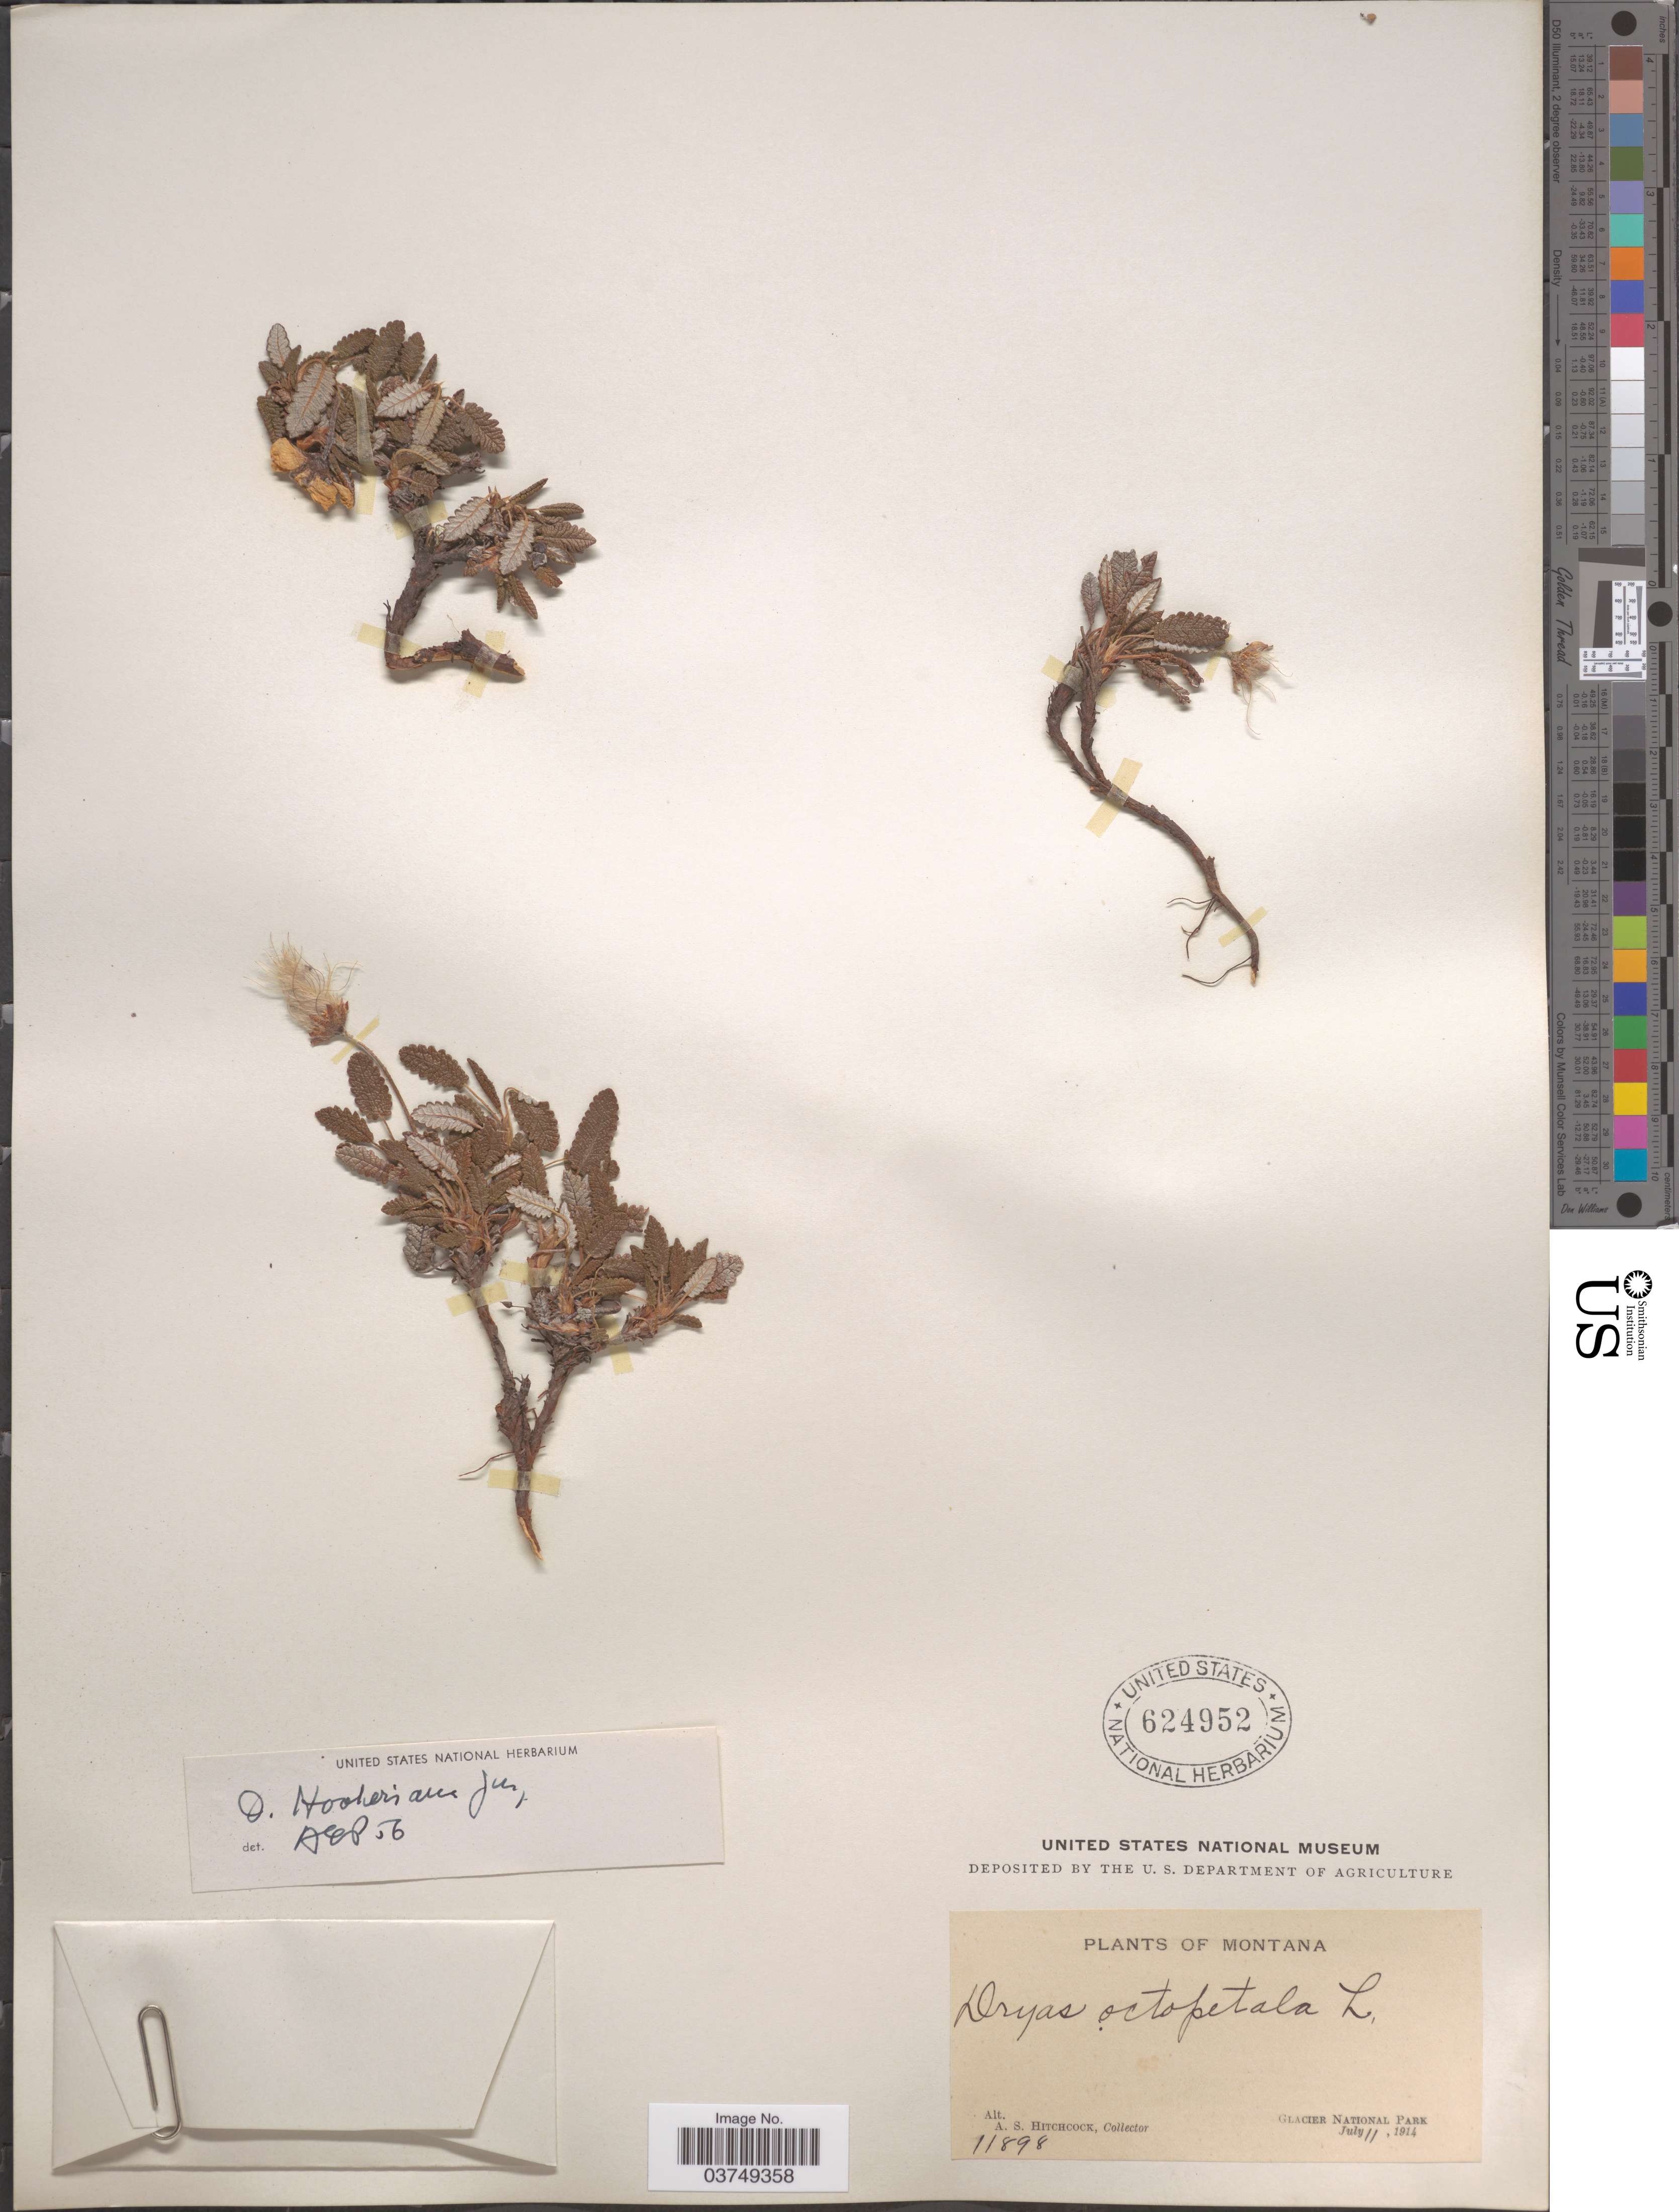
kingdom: Plantae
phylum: Tracheophyta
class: Magnoliopsida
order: Rosales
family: Rosaceae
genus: Dryas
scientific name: Dryas hookeriana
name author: Juz.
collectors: A. S. Hitchcock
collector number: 11898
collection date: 1914-07-11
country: United States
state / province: Montana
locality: Glacier National Park.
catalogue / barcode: US 624952